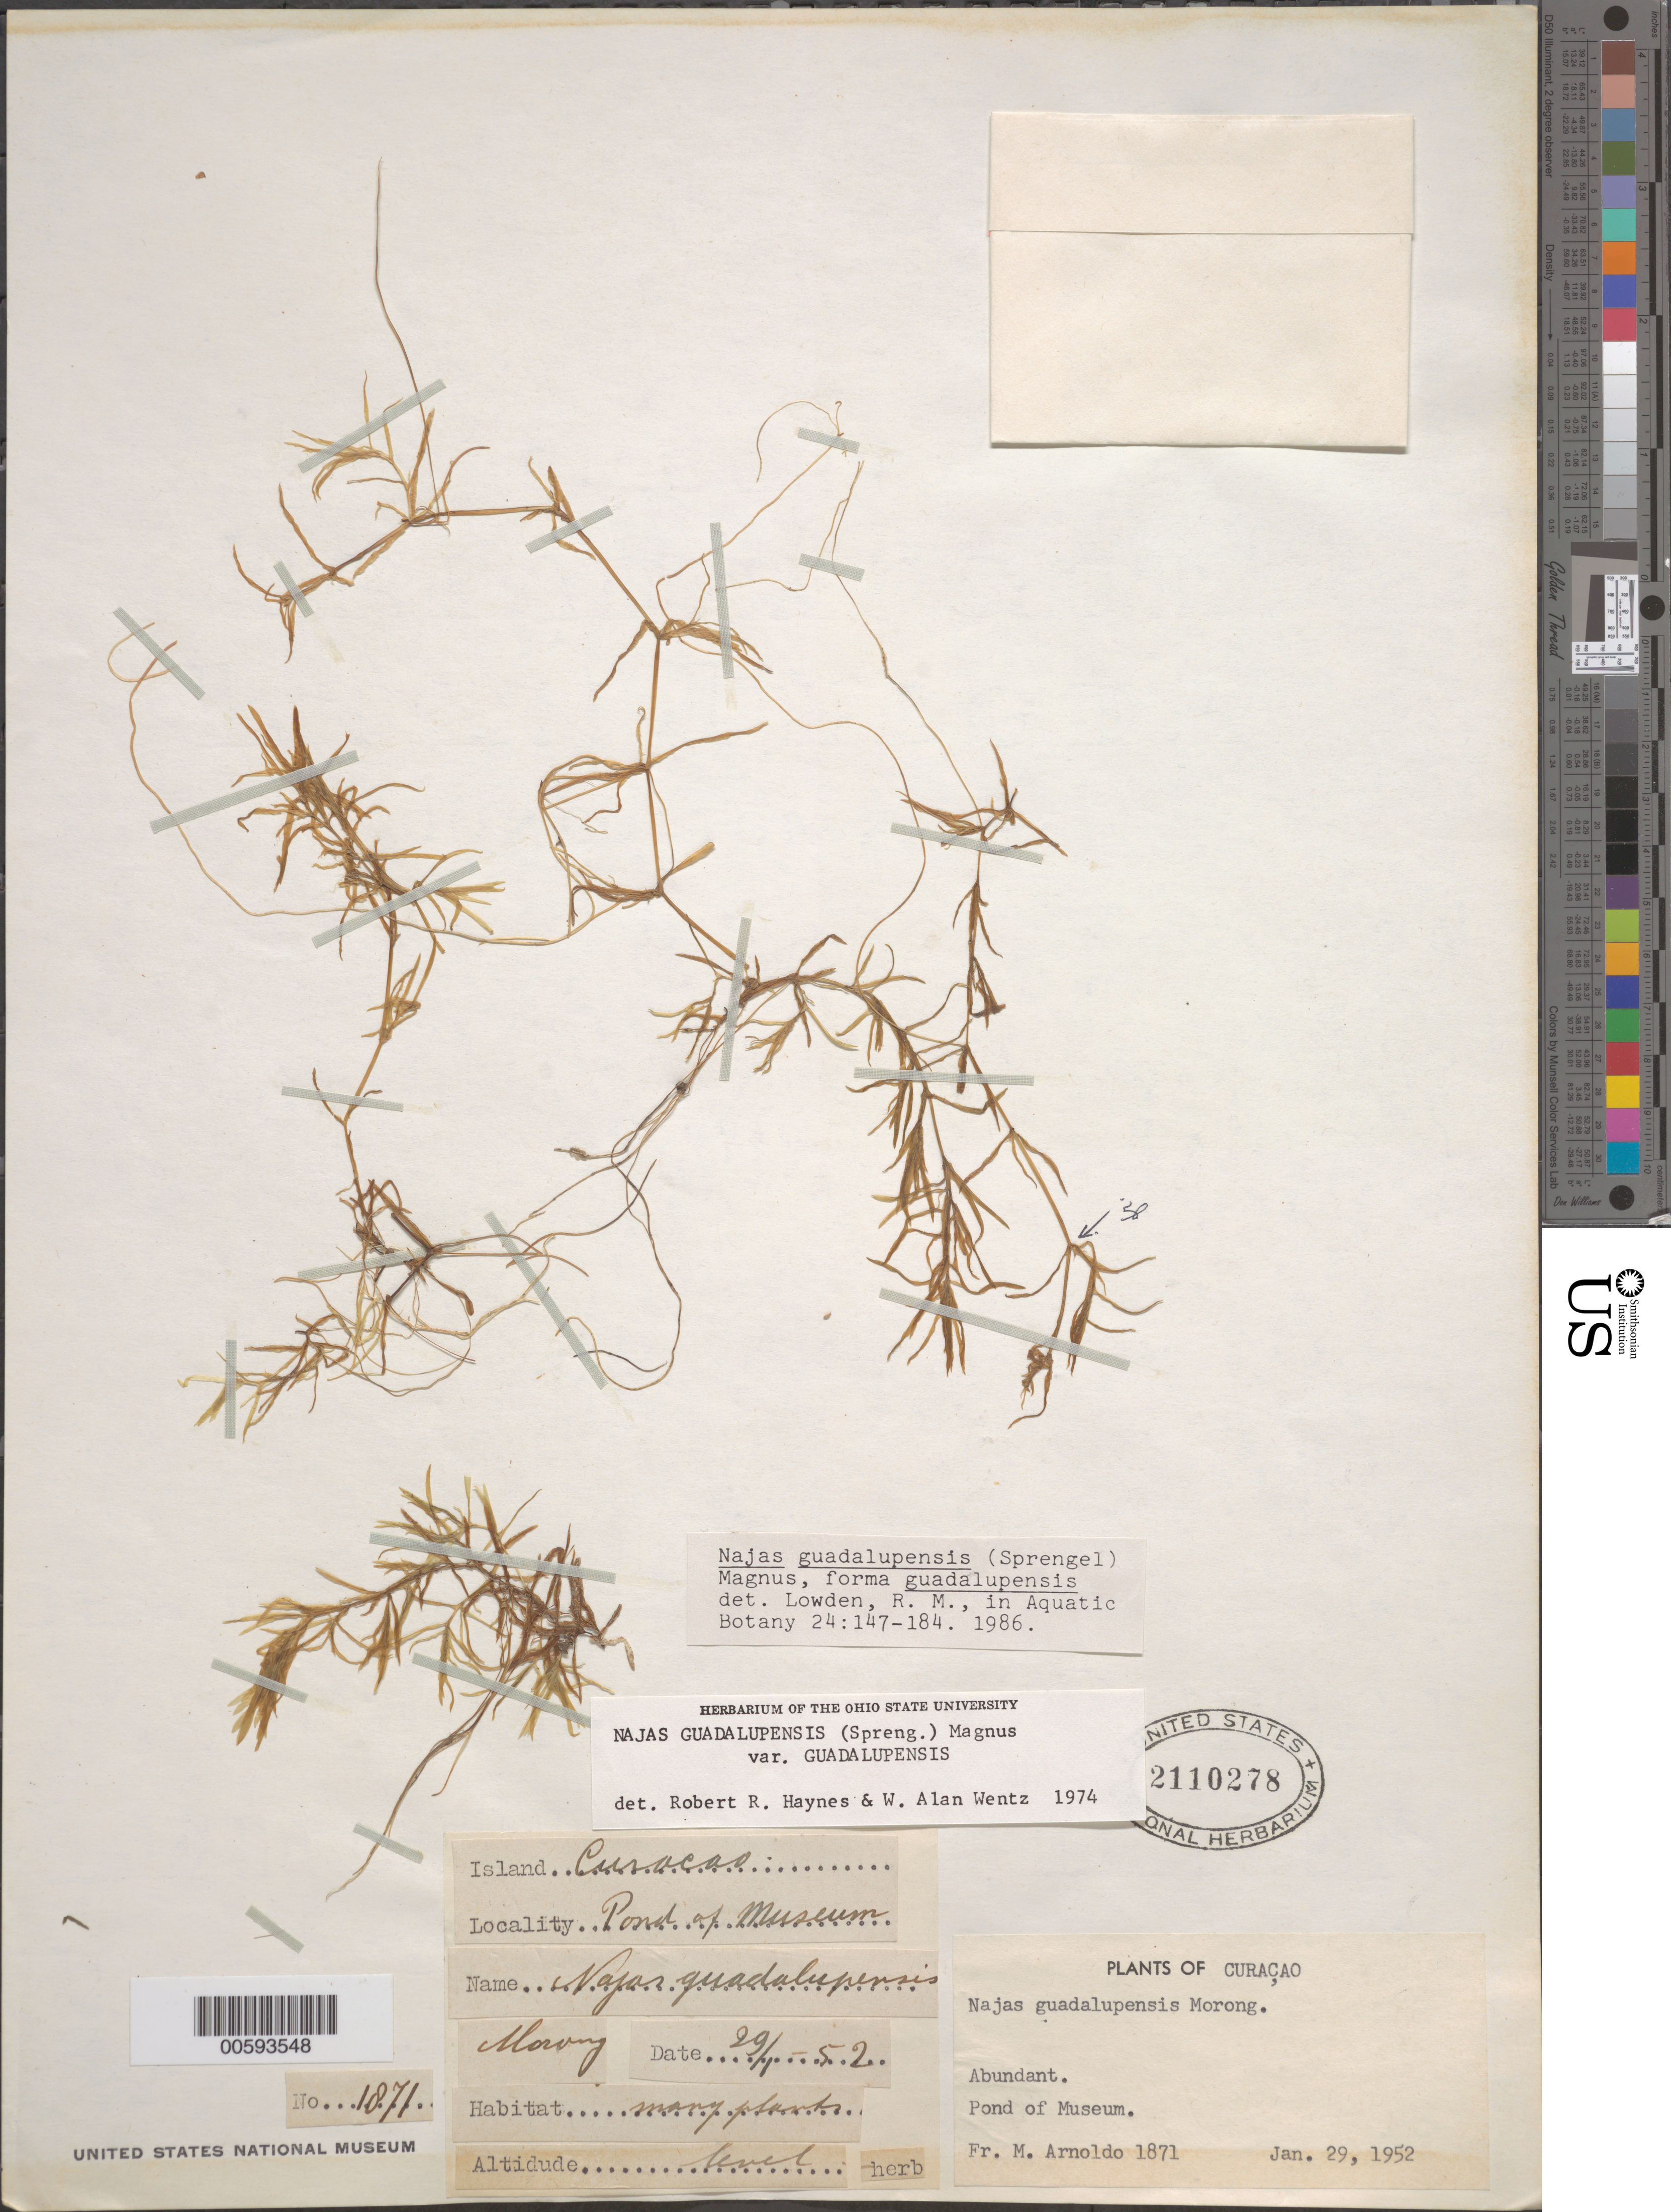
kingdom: Plantae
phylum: Tracheophyta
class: Liliopsida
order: Alismatales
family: Hydrocharitaceae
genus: Najas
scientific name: Najas guadalupensis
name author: (Spreng.) Magnus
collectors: N. Arnoldo-Broeders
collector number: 1871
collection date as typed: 29 Jan 1952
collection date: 1952-01-29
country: Curaçao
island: Curaçao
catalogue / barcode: US 2110278